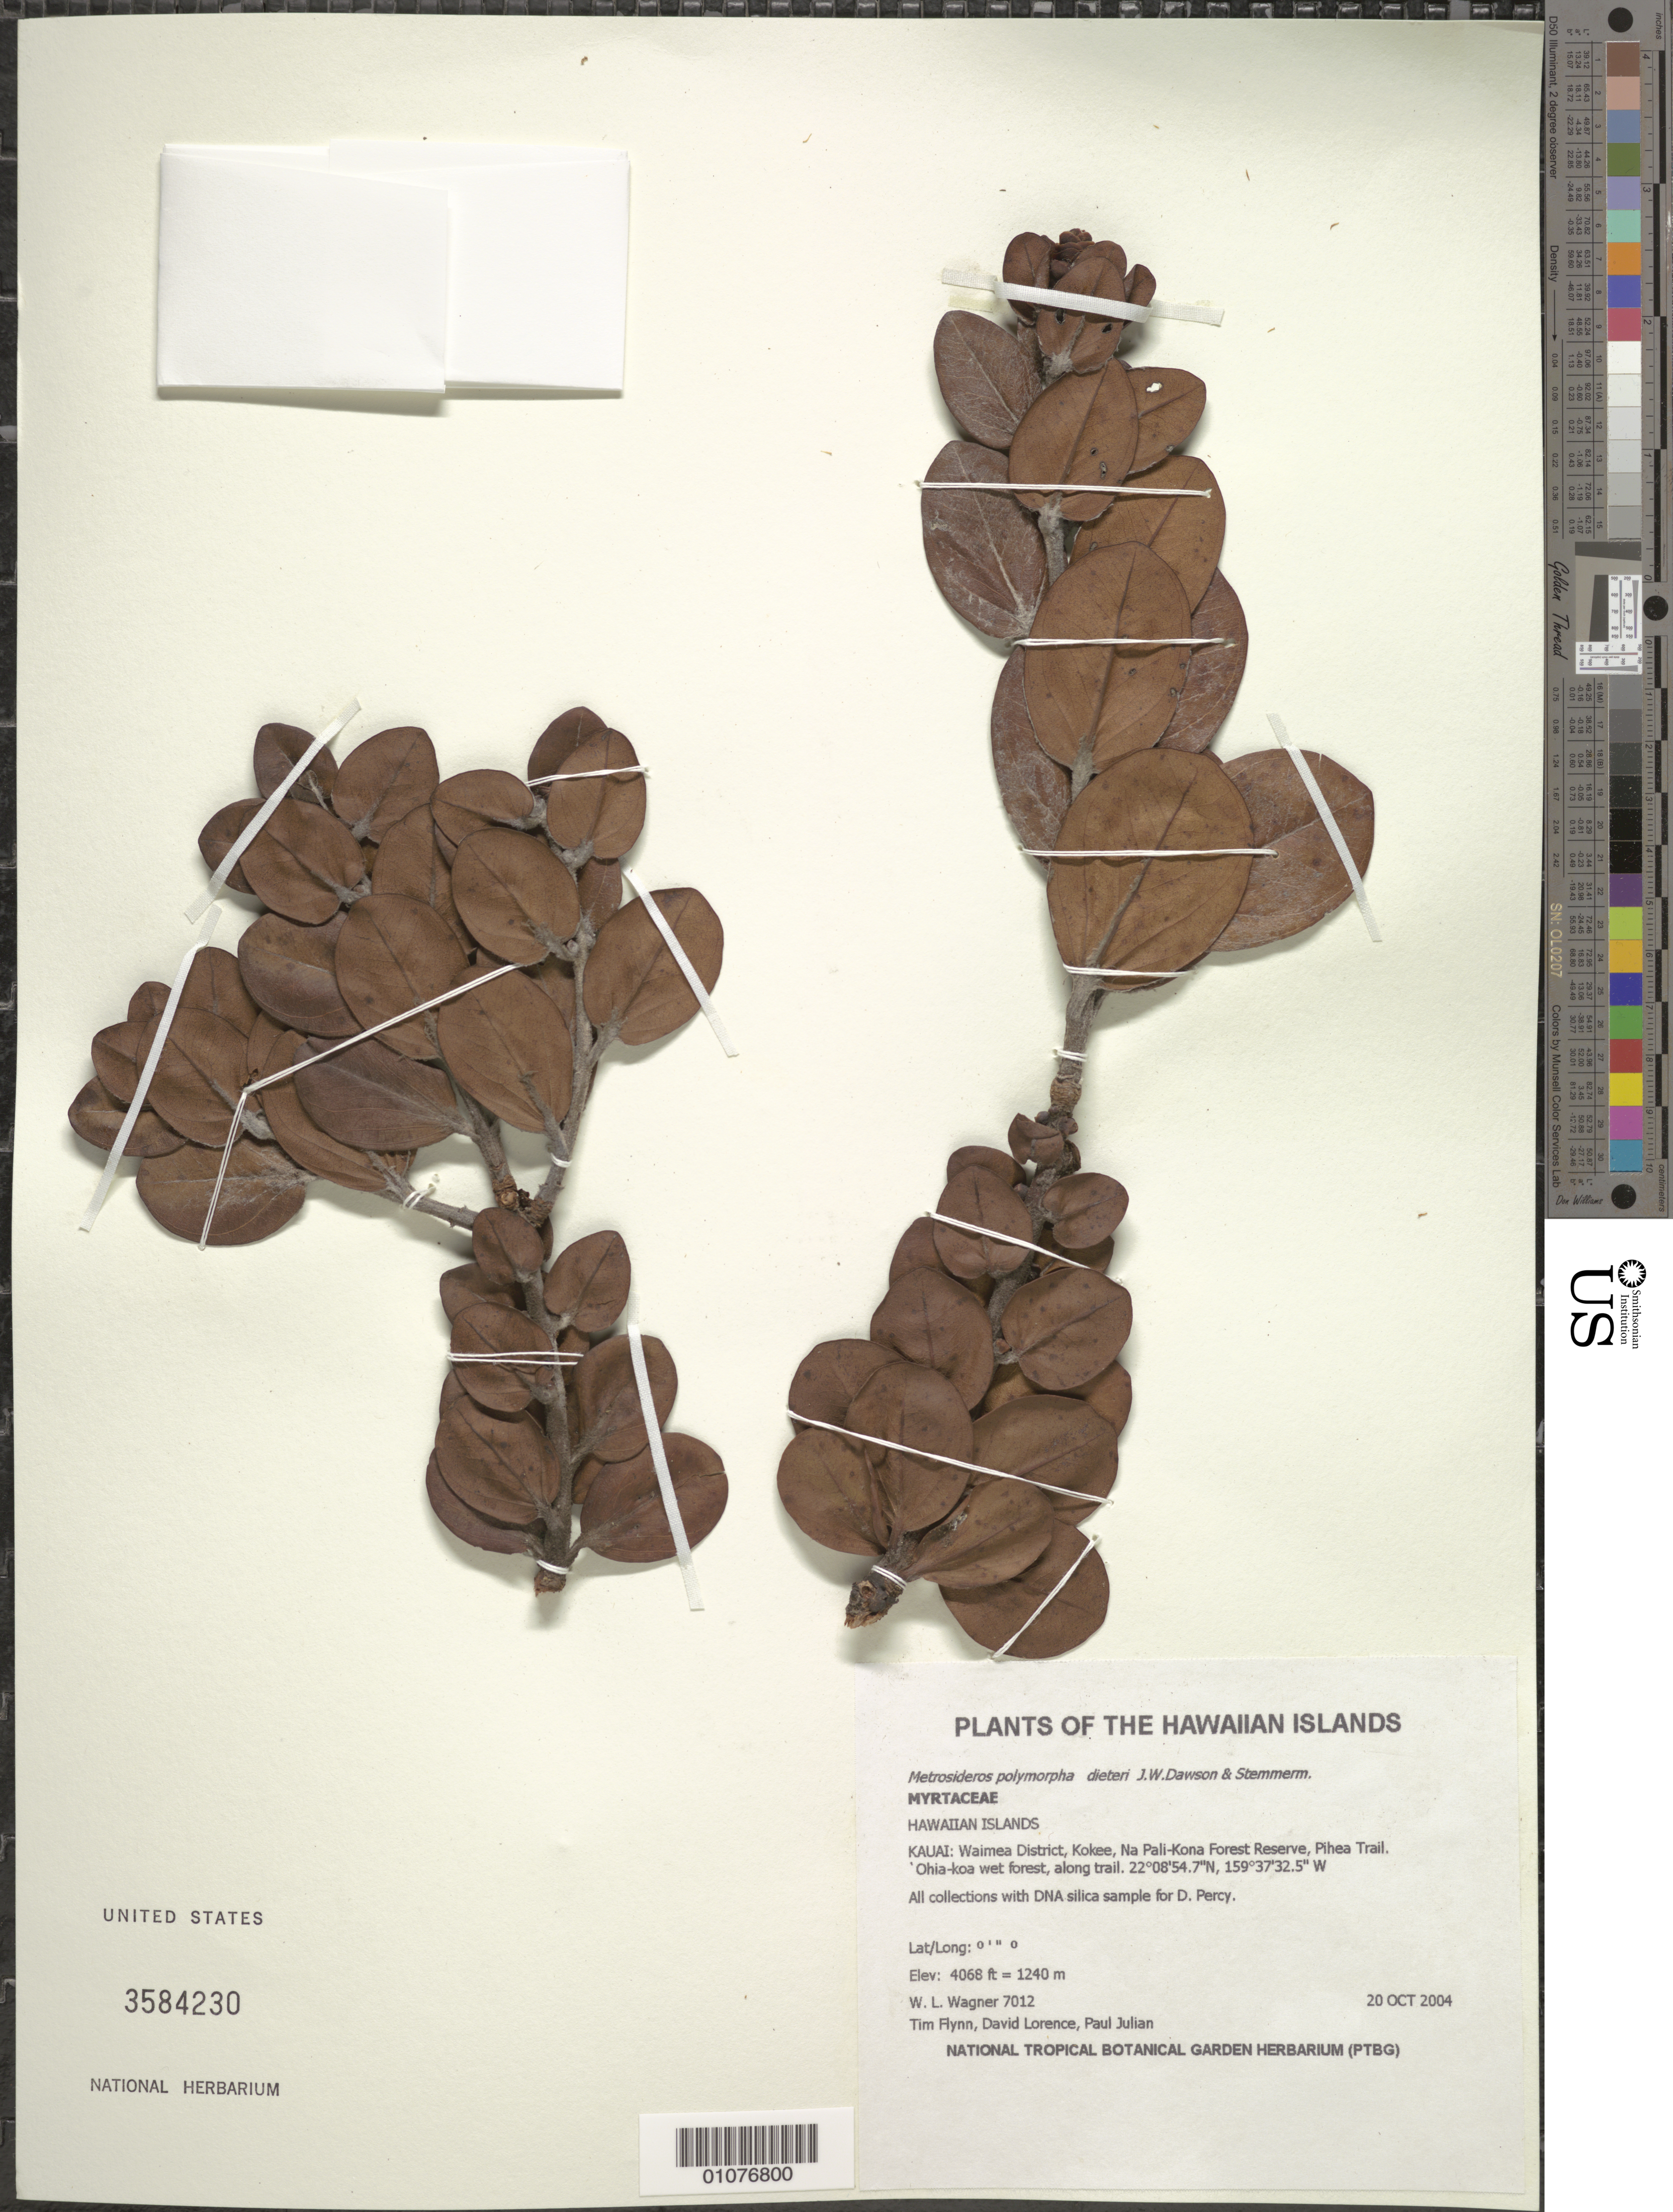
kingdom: Plantae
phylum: Tracheophyta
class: Magnoliopsida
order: Myrtales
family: Myrtaceae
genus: Metrosideros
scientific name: Metrosideros polymorpha var. dieteri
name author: J.W. Dawson & Stemmerm.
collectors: W. L. Wagner, T. W. Flynn, D. Lorence & P. Julian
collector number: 7012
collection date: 2004-10-20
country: United States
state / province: Hawaii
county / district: Hawaii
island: Kaua'i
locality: Waimea District, Kokee, Na Pali-Kona Forest Reserve, Pihea Trail.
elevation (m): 1240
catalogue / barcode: US 3584230